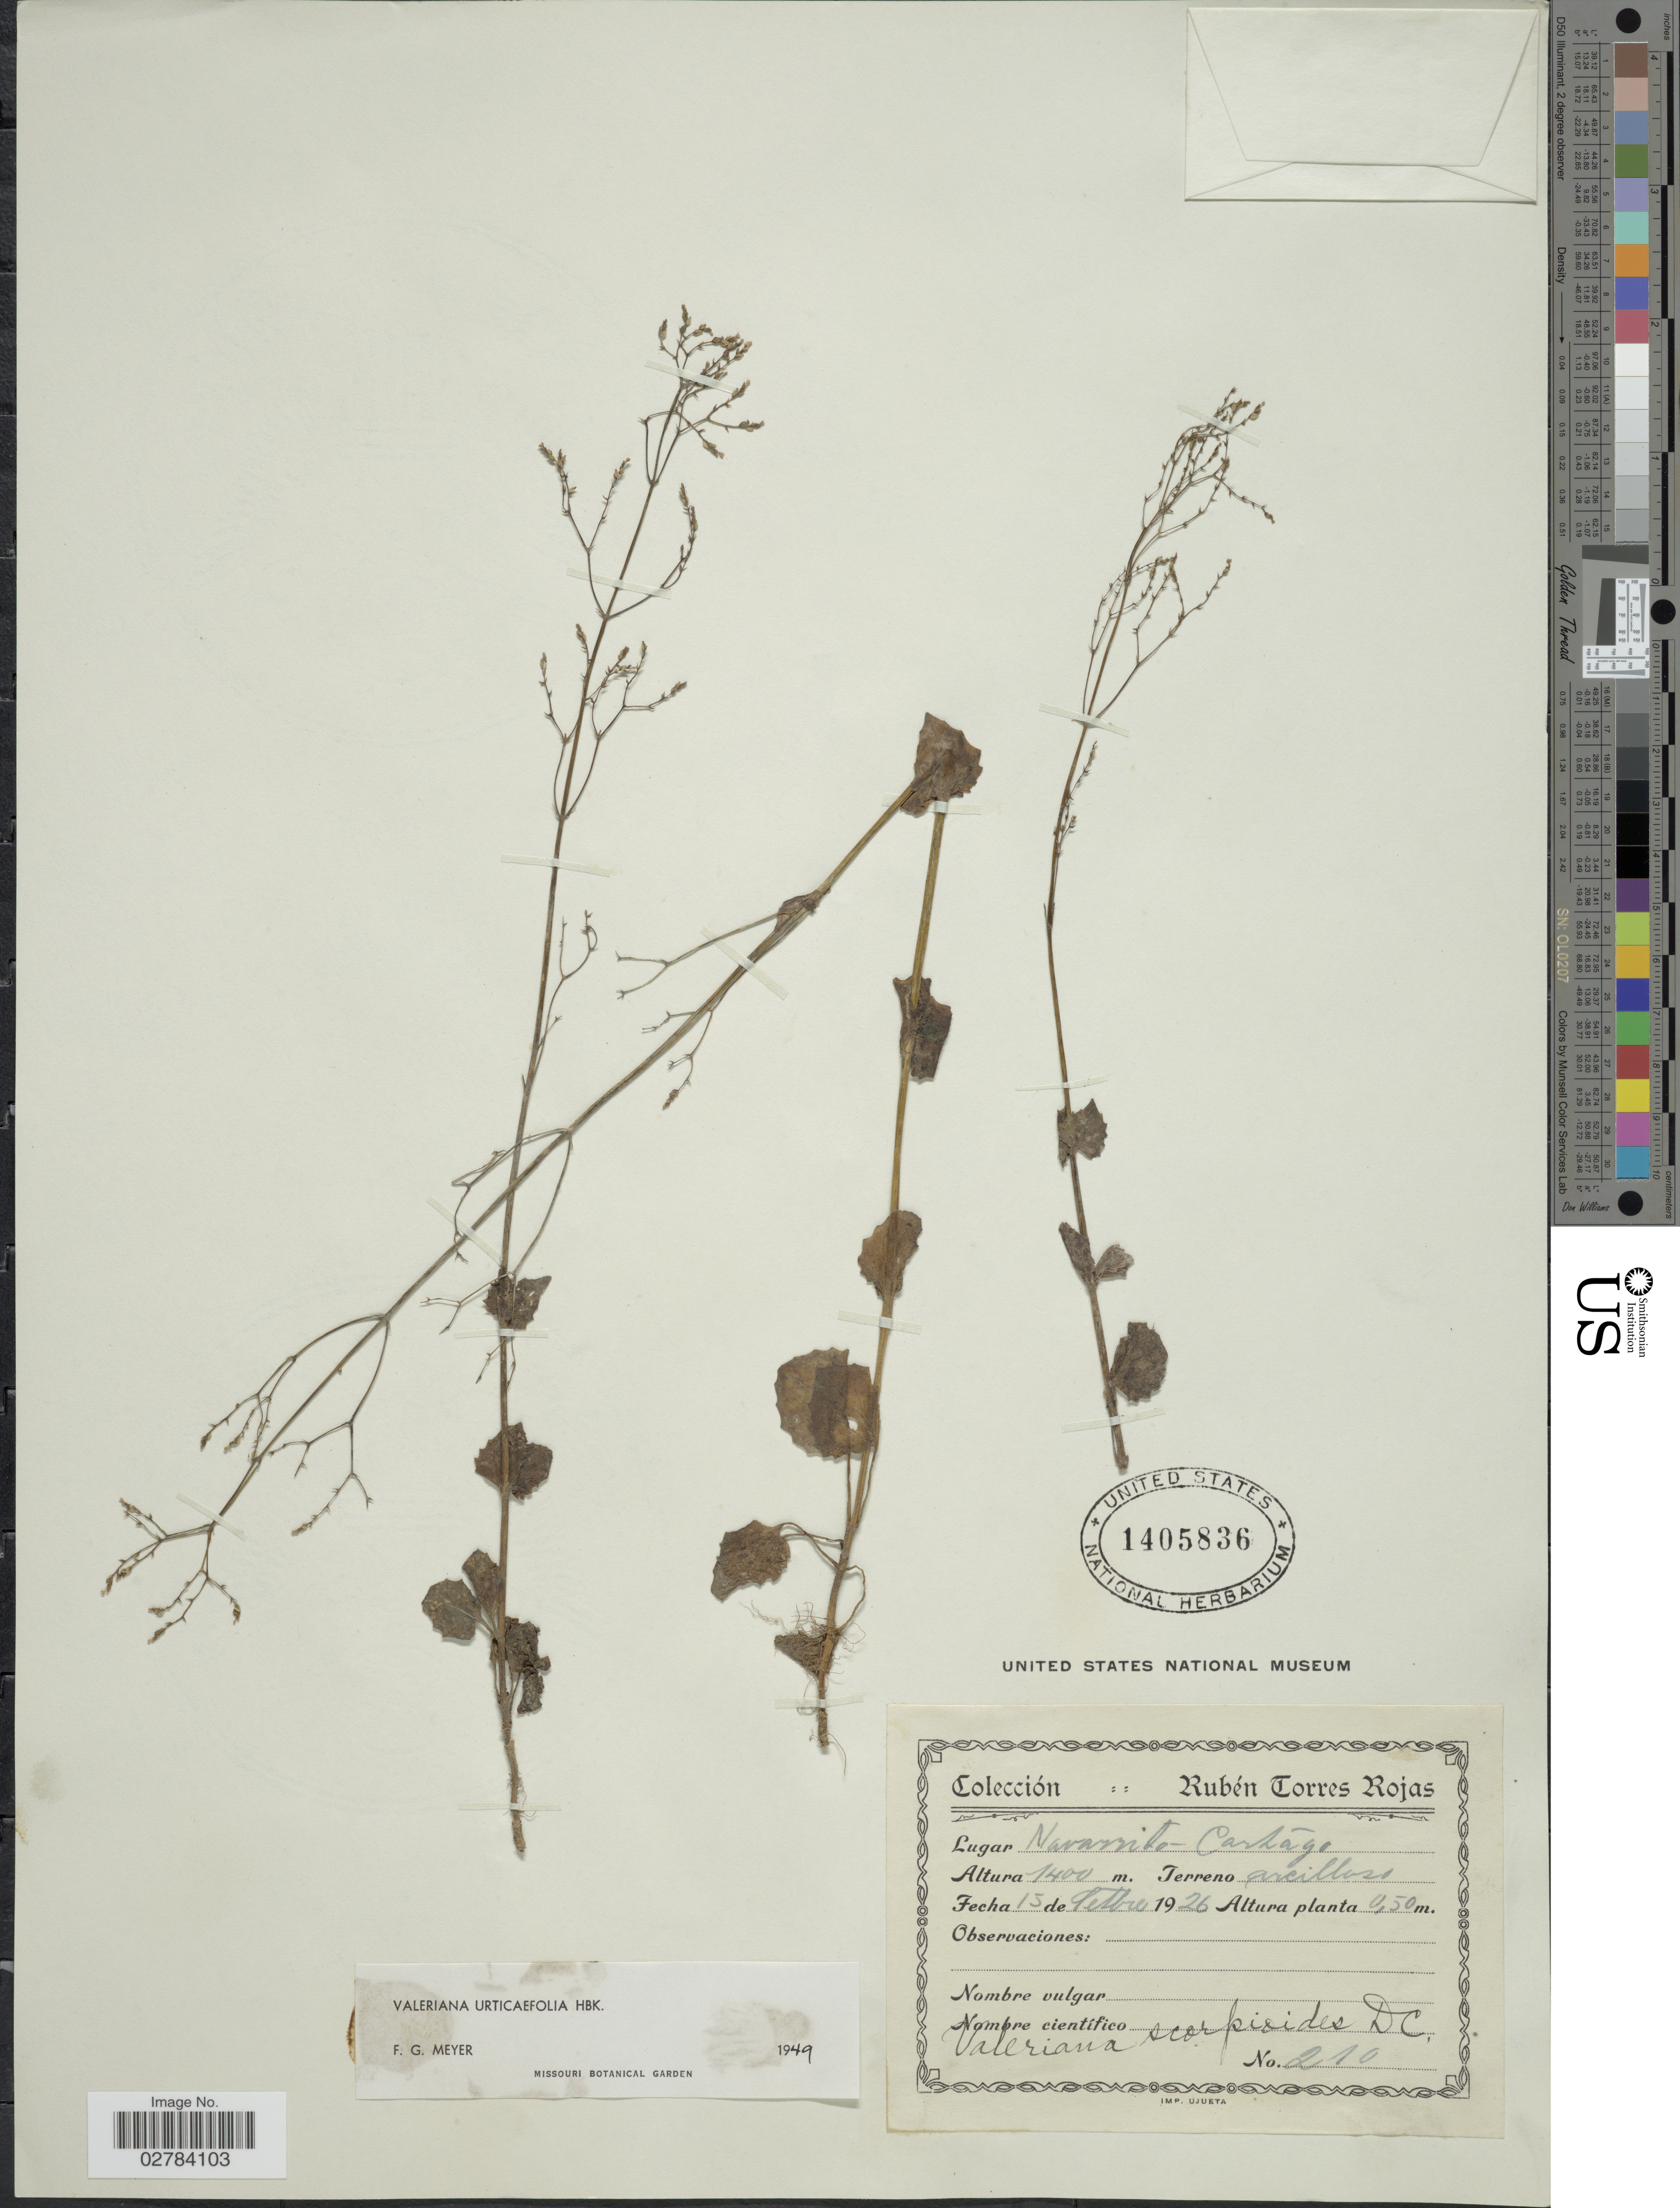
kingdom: Plantae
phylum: Tracheophyta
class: Magnoliopsida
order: Dipsacales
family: Caprifoliaceae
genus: Valeriana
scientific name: Valeriana urticaefolia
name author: Kunth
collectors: R. Torres Rojas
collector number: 210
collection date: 1926-02-15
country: Costa Rica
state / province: Cartago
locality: Navarrito Cartago.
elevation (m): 1400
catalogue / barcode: US 1405836